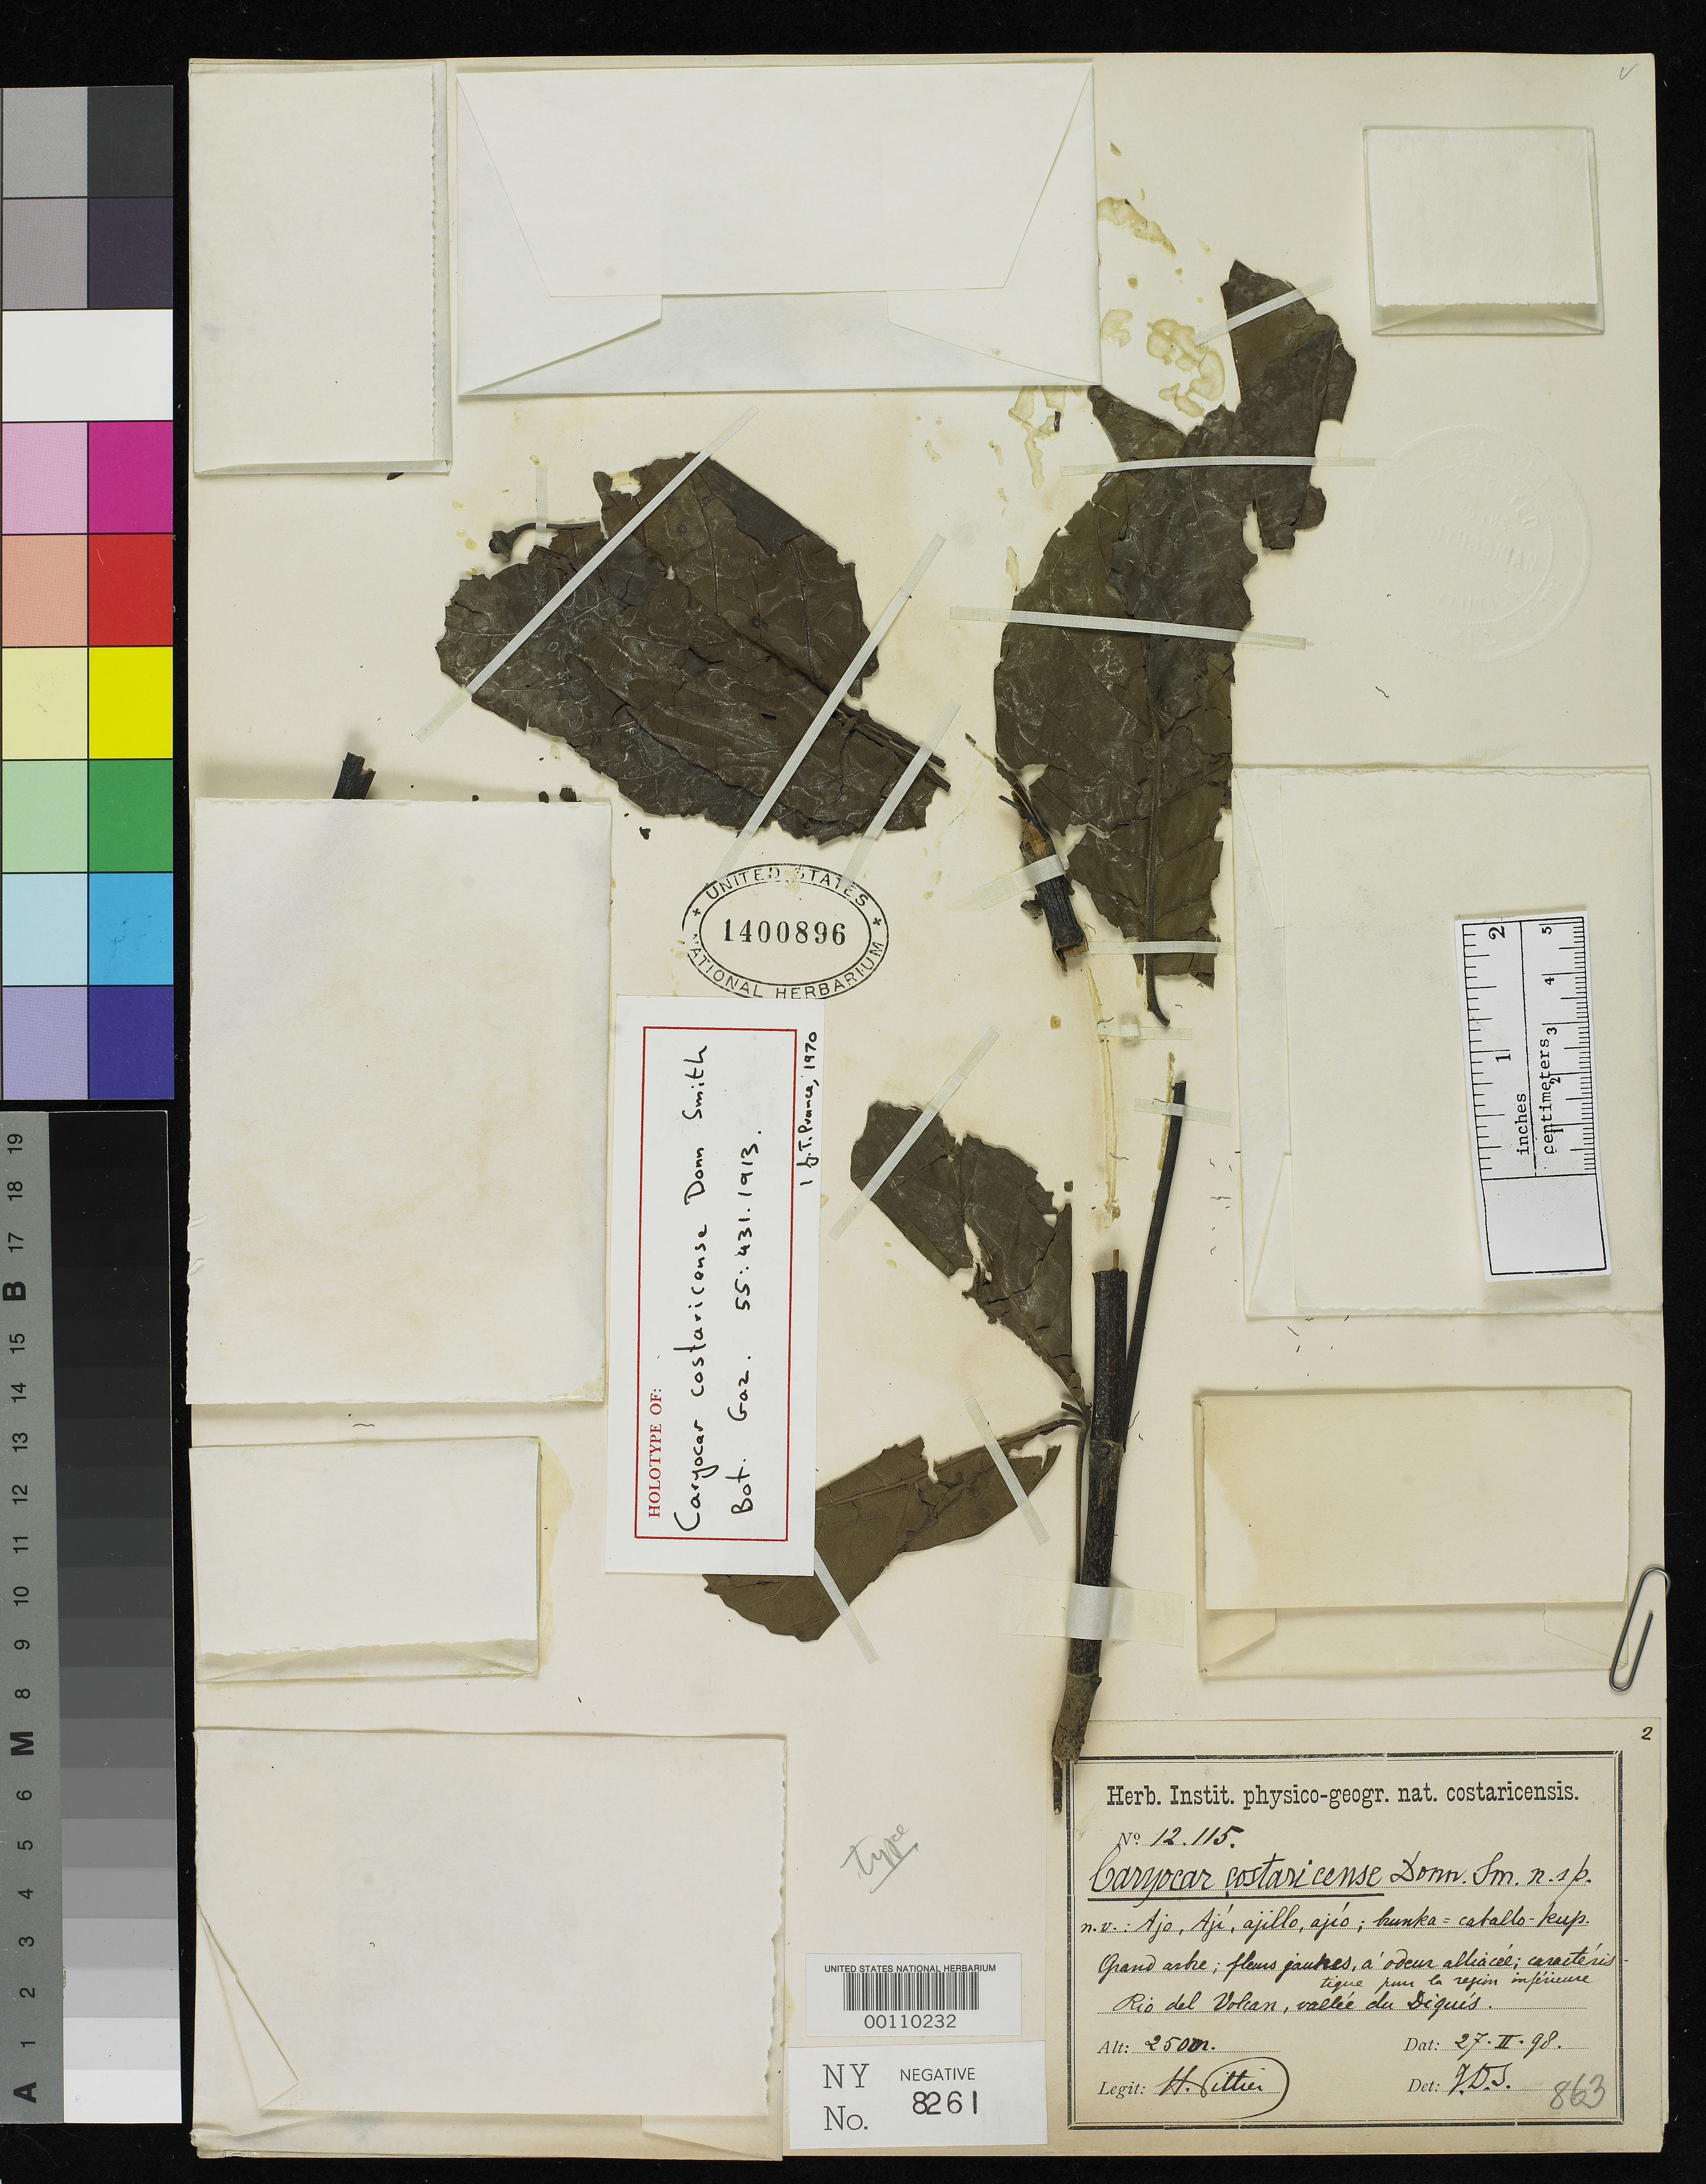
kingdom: Plantae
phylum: Tracheophyta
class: Magnoliopsida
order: Malpighiales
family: Caryocaraceae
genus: Caryocar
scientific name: Caryocar costaricense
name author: Donn. Sm.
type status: Holotype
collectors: H. F. Pittier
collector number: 12115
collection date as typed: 27 Feb 1898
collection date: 1898-02-27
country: Costa Rica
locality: Vallee du Diquis, Rio del Volcan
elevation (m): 2500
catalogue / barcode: US 1400896